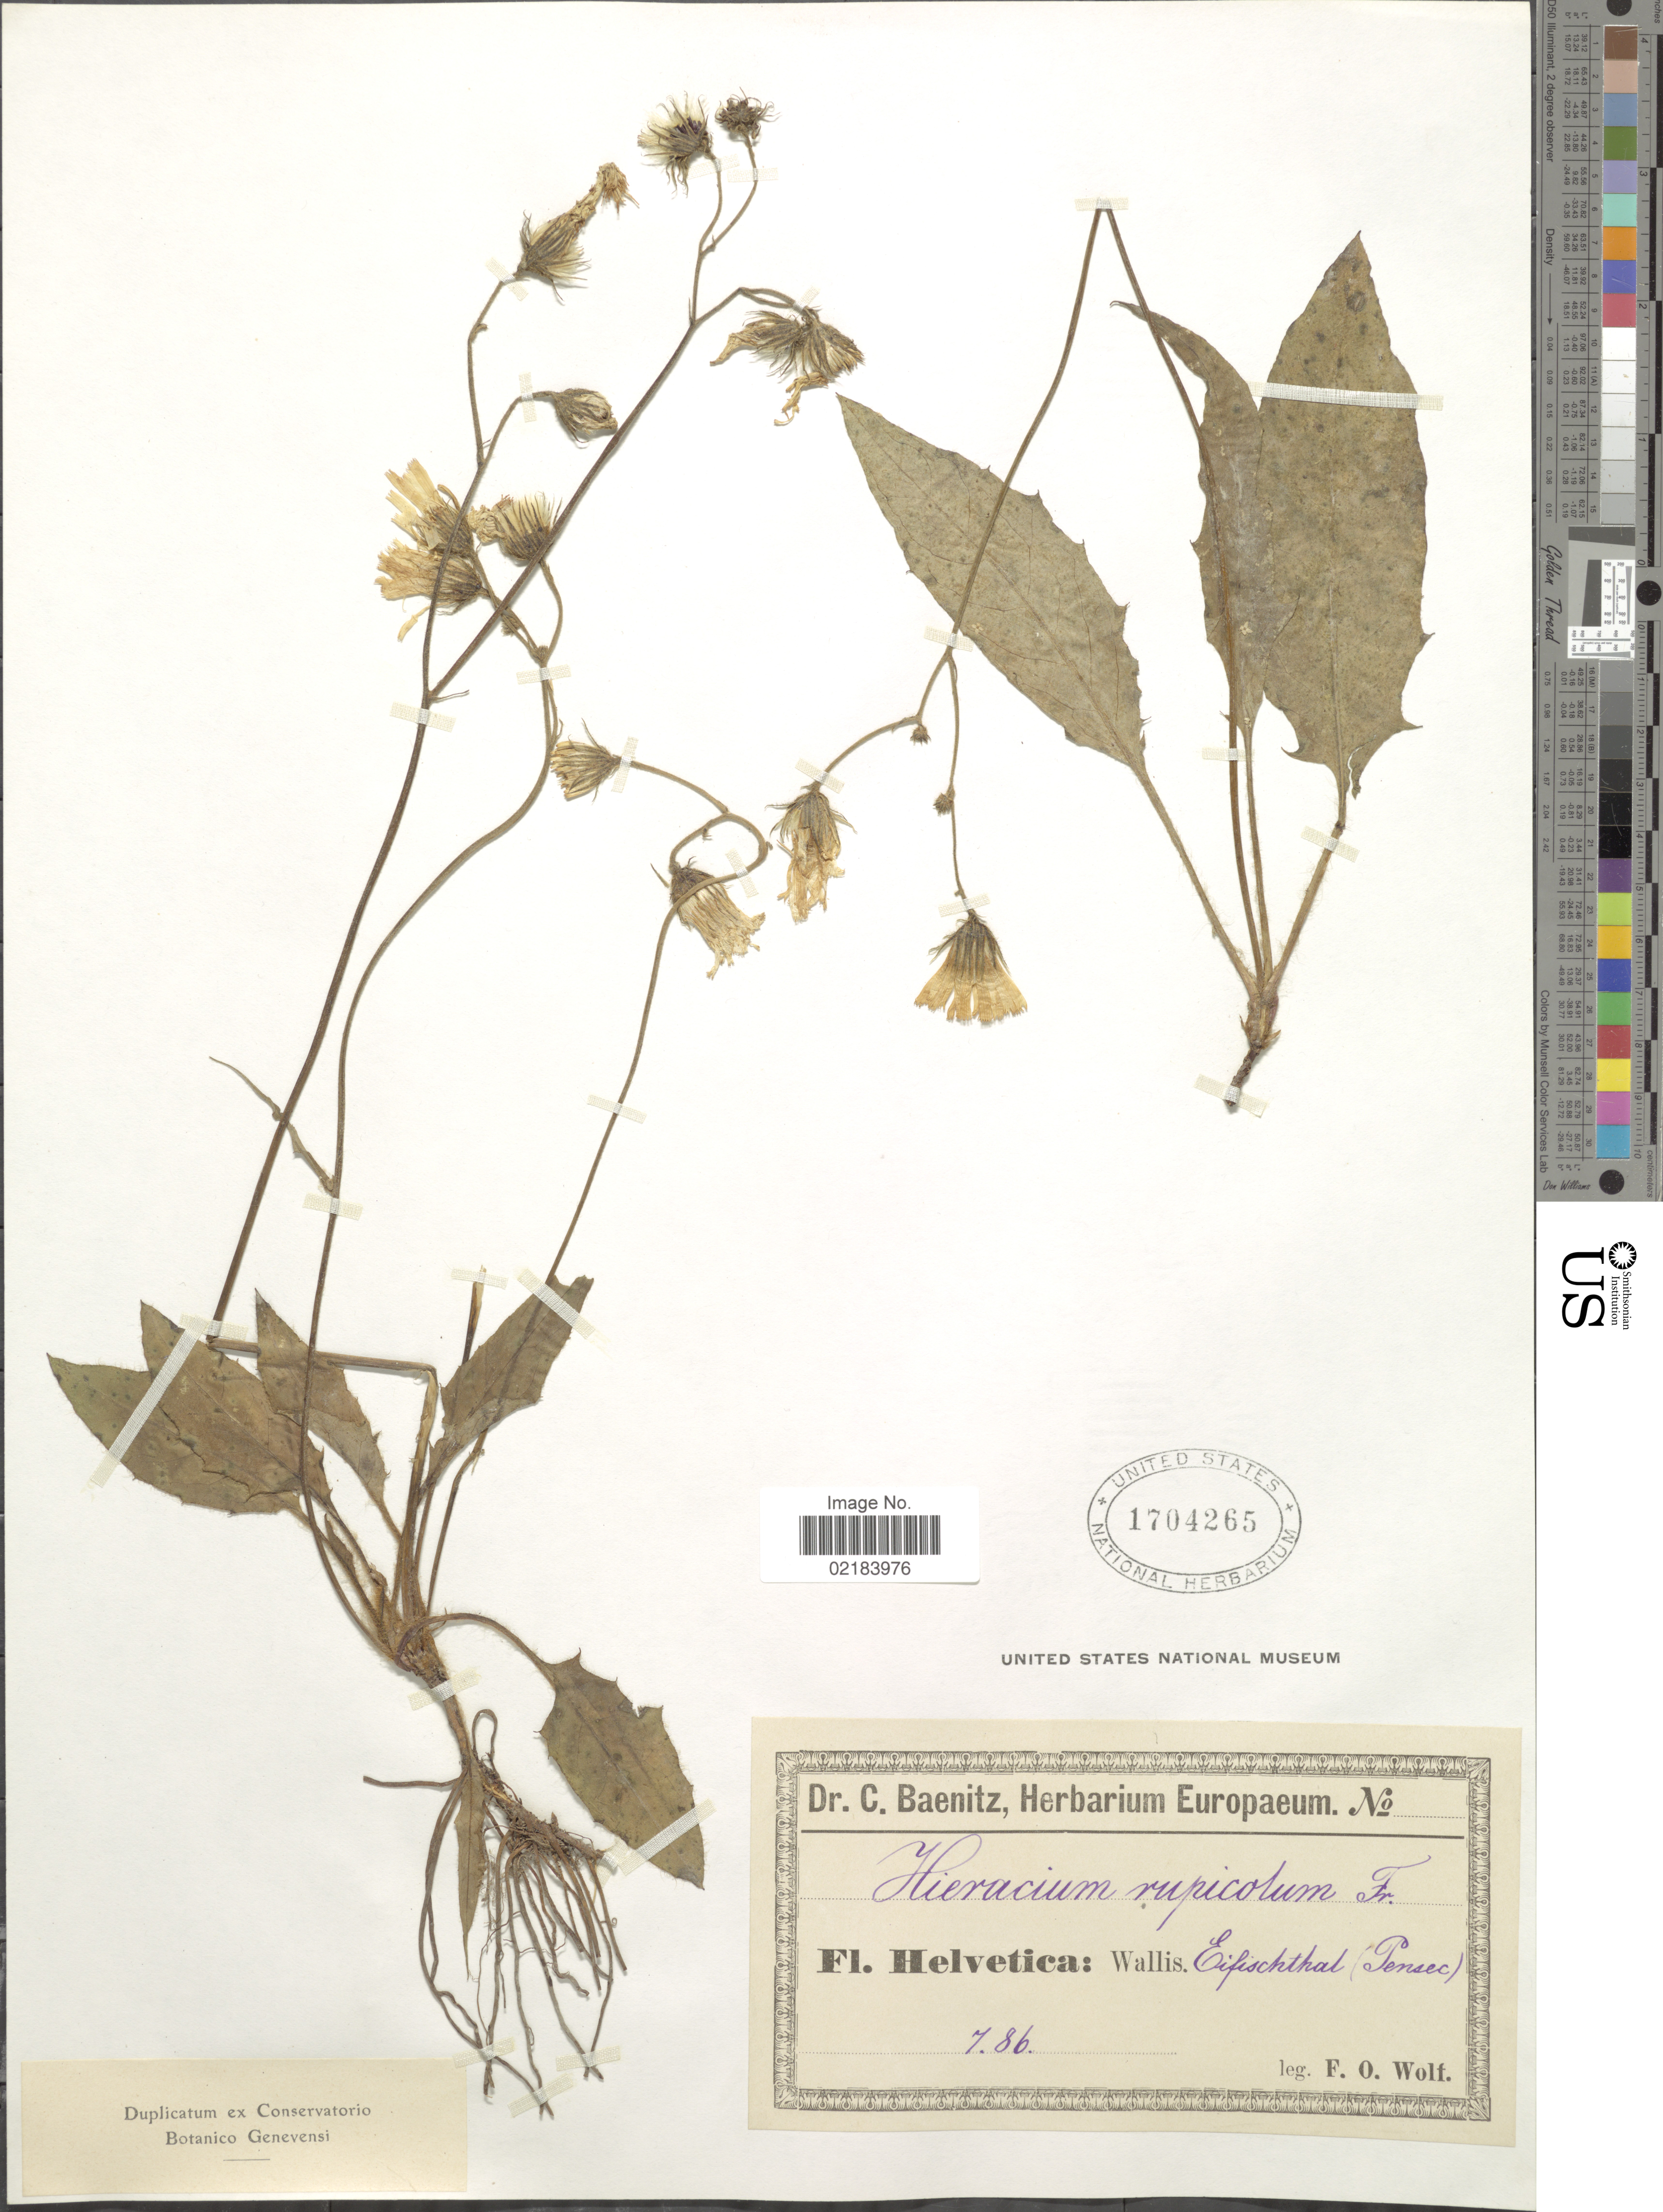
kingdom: Plantae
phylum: Tracheophyta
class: Magnoliopsida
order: Asterales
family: Asteraceae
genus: Hieracium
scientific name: Hieracium rupicola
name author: Jord.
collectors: F. Wolf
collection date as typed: Transcribed d/m/y: /7/86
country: Switzerland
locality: Helvetica. Wallis Eifischthal (Pensec)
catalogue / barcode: US 1704265